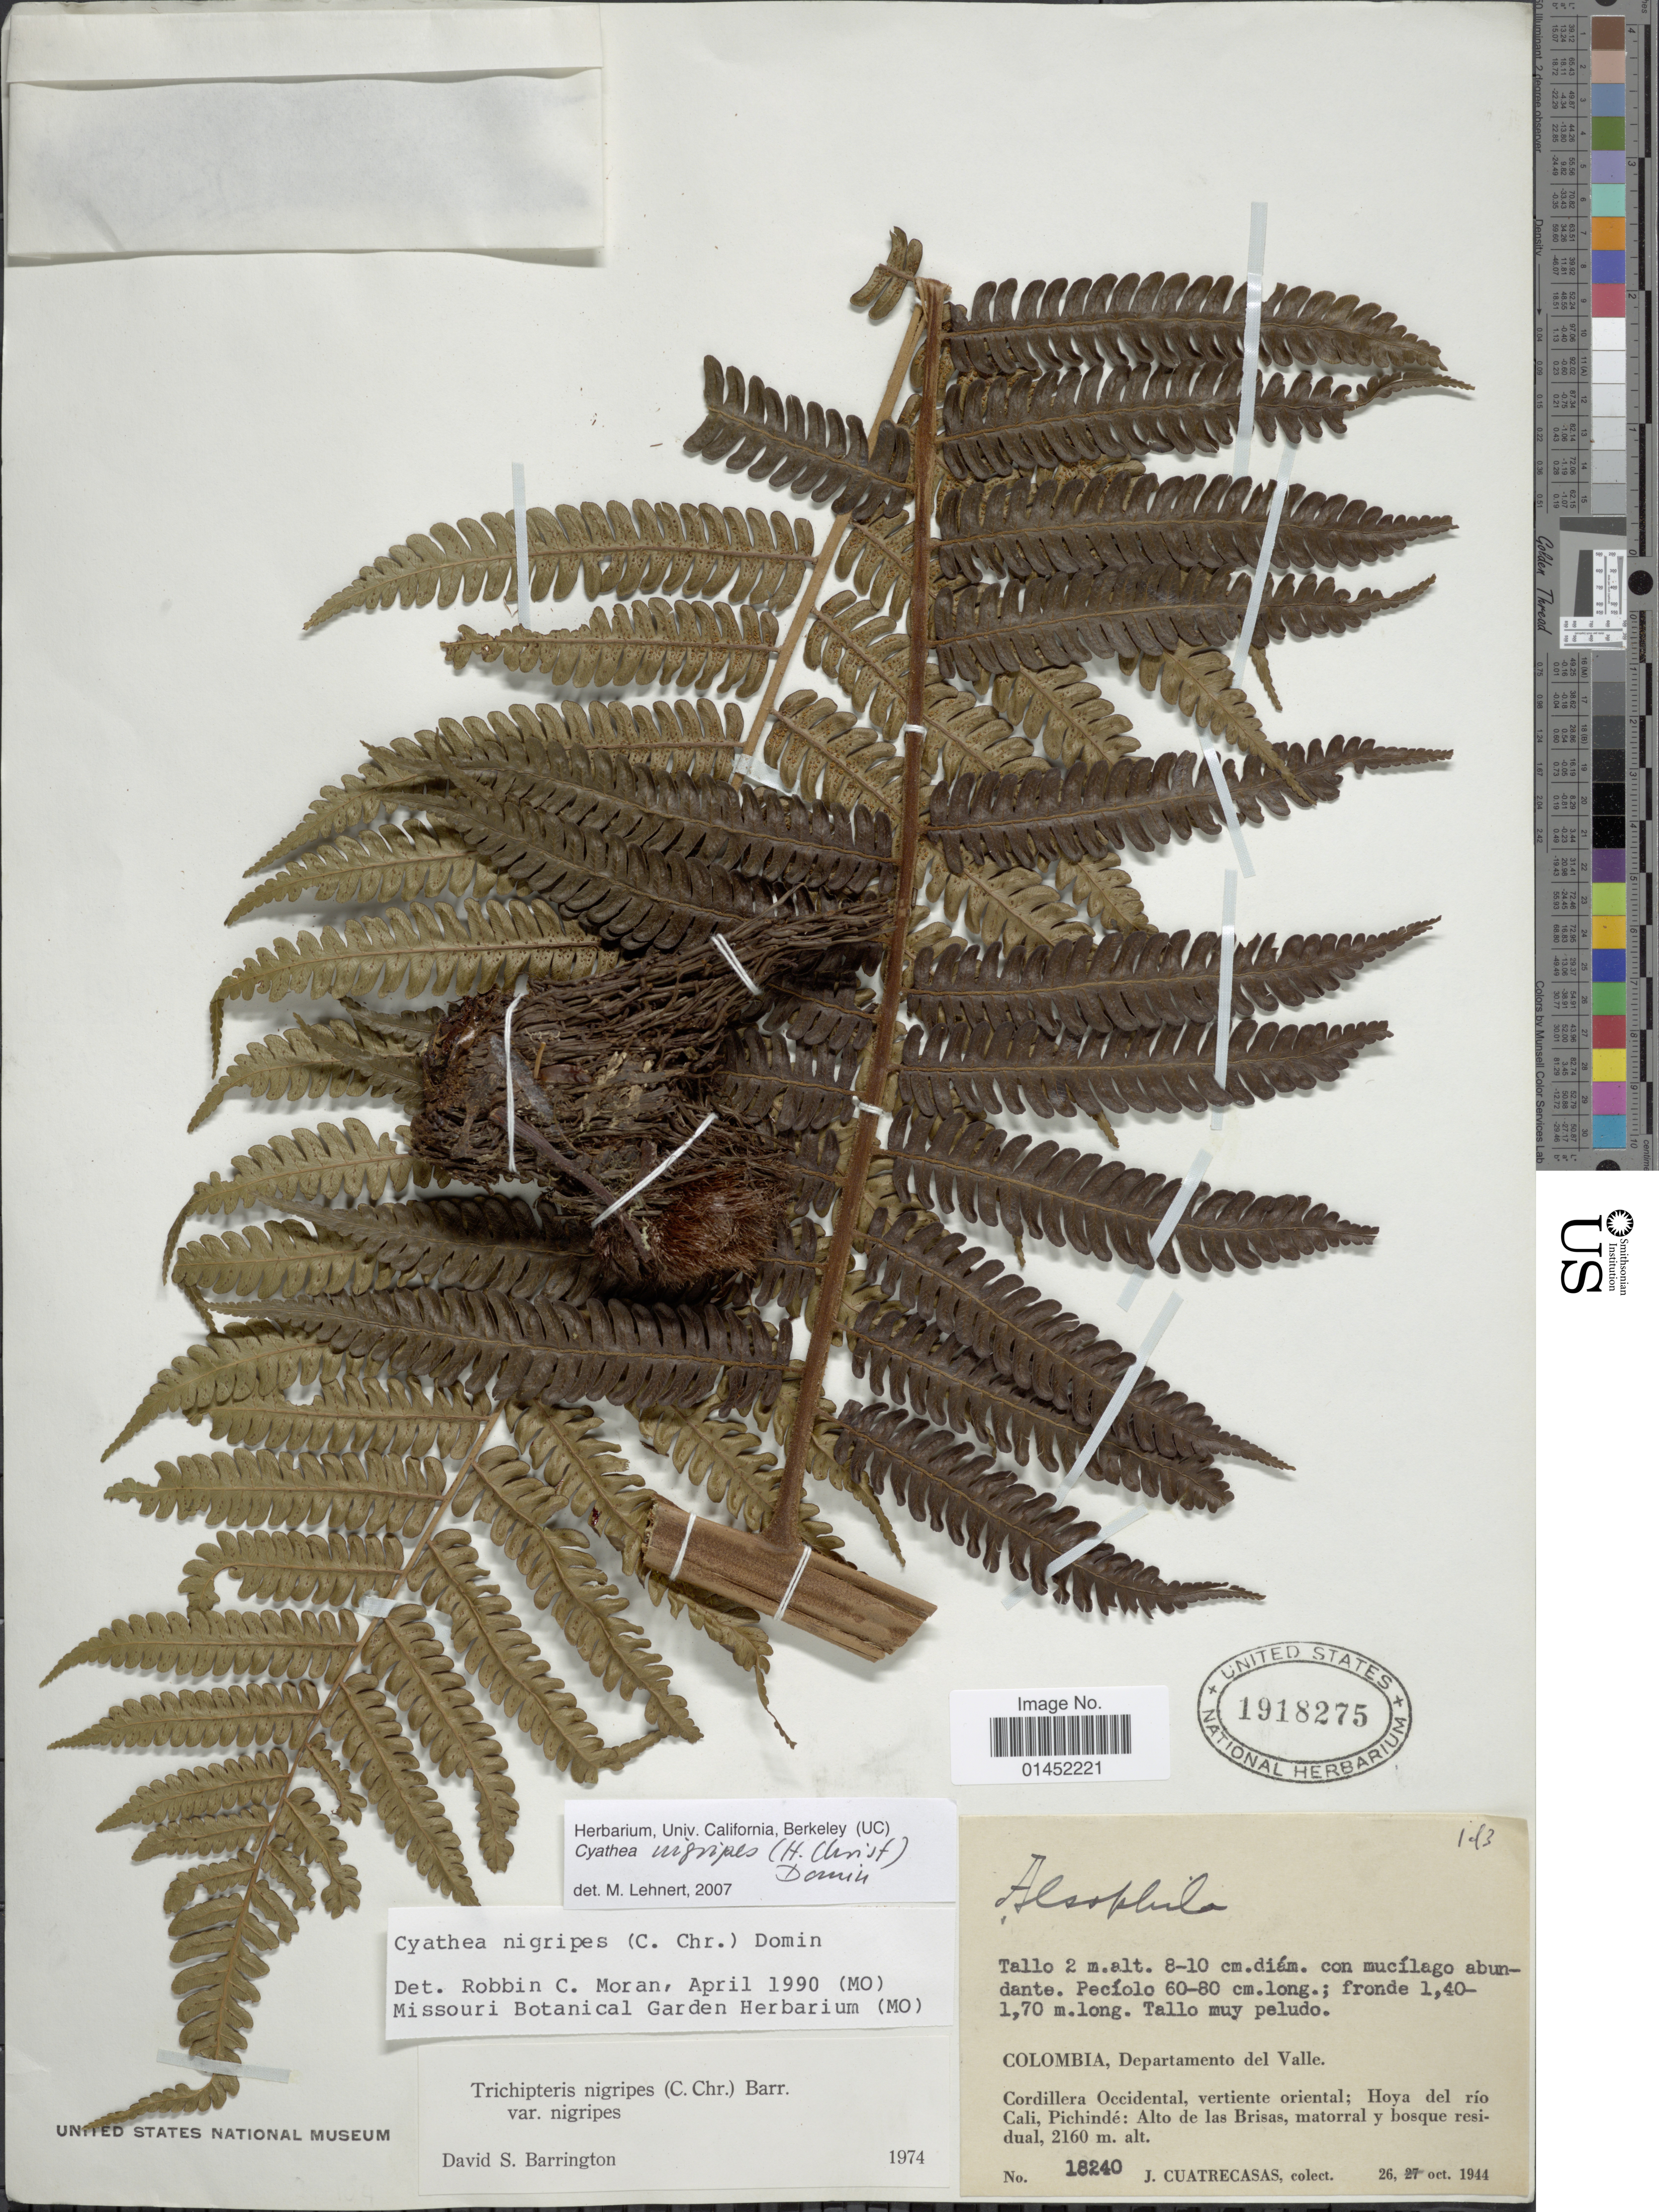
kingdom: Plantae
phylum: Tracheophyta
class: Polypodiopsida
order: Cyatheales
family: Cyatheaceae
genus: Cyathea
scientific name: Cyathea nigripes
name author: (C. Chr.) Domin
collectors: J. Cuatrecasas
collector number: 18240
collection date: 1944-10-26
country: Colombia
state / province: Valle del Cauca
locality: Departamento del Valle, Cordillera Occidental, vertiente oriental; Hoya del río Cali, Pichindé: Alto de las Brisas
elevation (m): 2160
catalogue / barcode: US 1918275